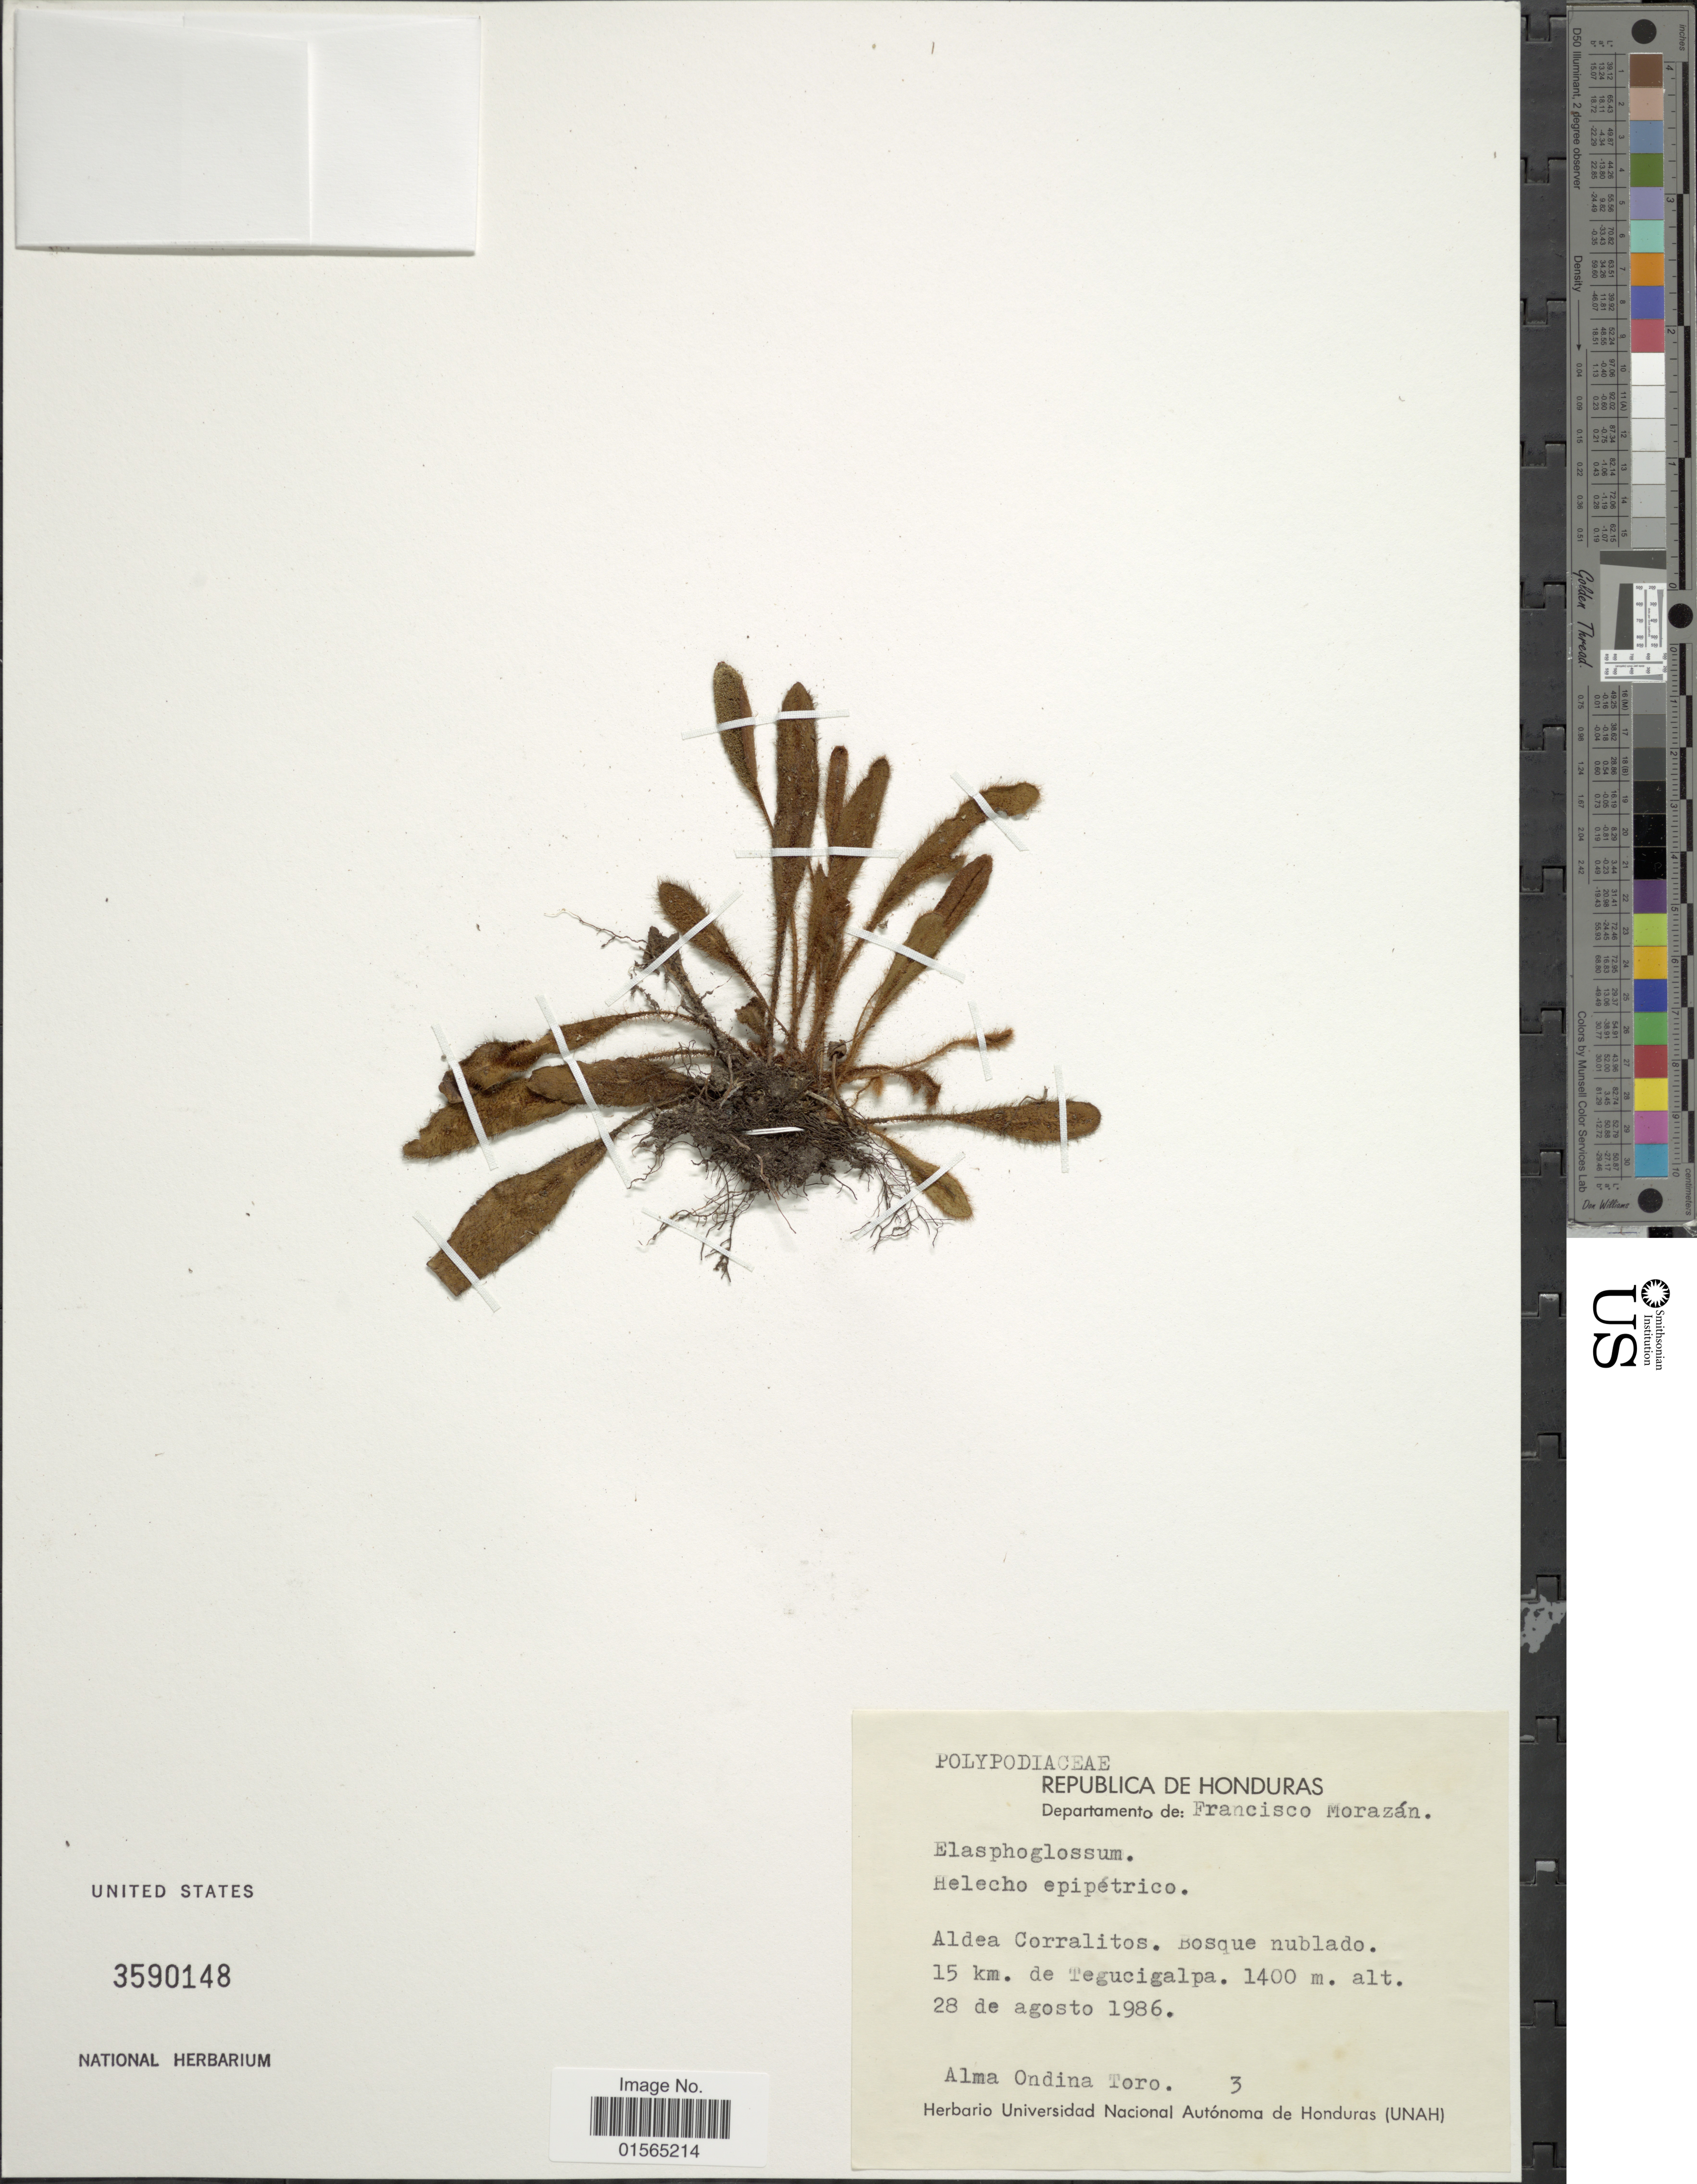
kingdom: Plantae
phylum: Tracheophyta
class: Polypodiopsida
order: Polypodiales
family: Dryopteridaceae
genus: Elaphoglossum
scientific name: Elaphoglossum sp.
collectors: A. Toro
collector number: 3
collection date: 1986-08-28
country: Honduras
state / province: Fco. Morazán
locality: Aldea Corralitos. Bosque Nublado. 15 km. de Tegucigalpa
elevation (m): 1400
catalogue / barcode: US 3590148